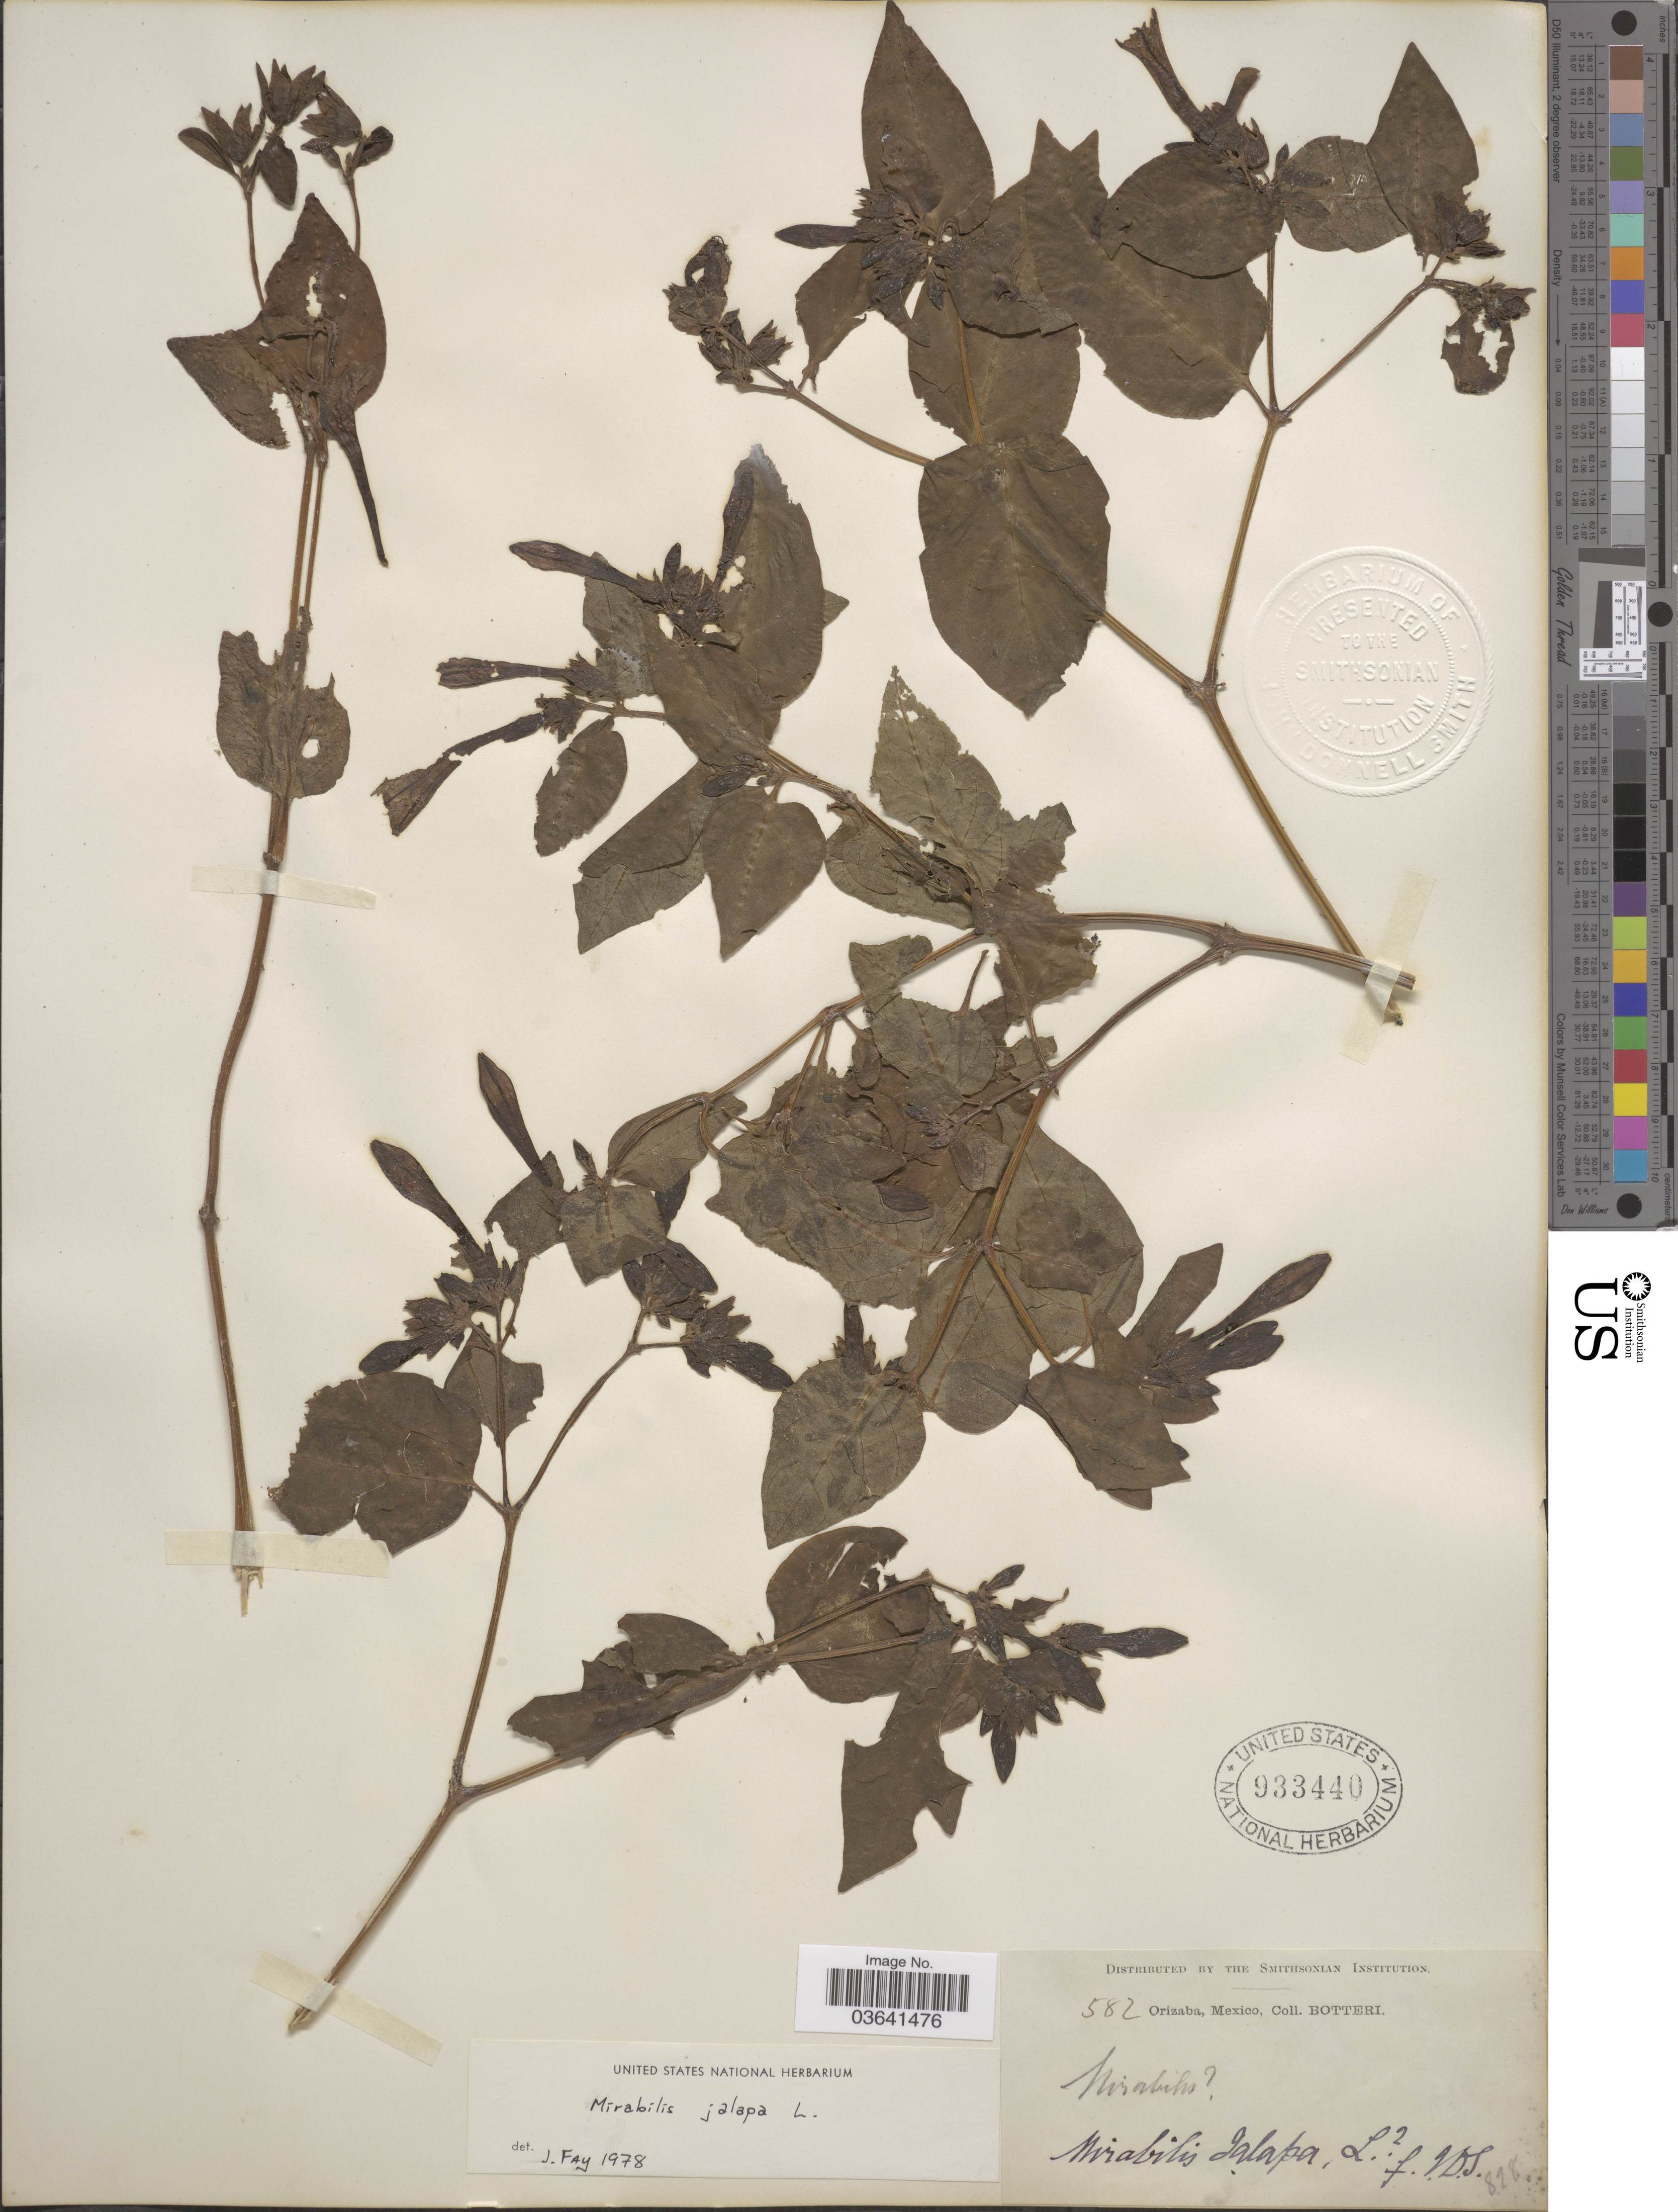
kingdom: Plantae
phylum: Tracheophyta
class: Magnoliopsida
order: Caryophyllales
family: Nyctaginaceae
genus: Mirabilis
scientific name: Mirabilis jalapa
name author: L.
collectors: -. Botteri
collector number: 582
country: Mexico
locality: Orizaba.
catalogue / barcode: US 933440